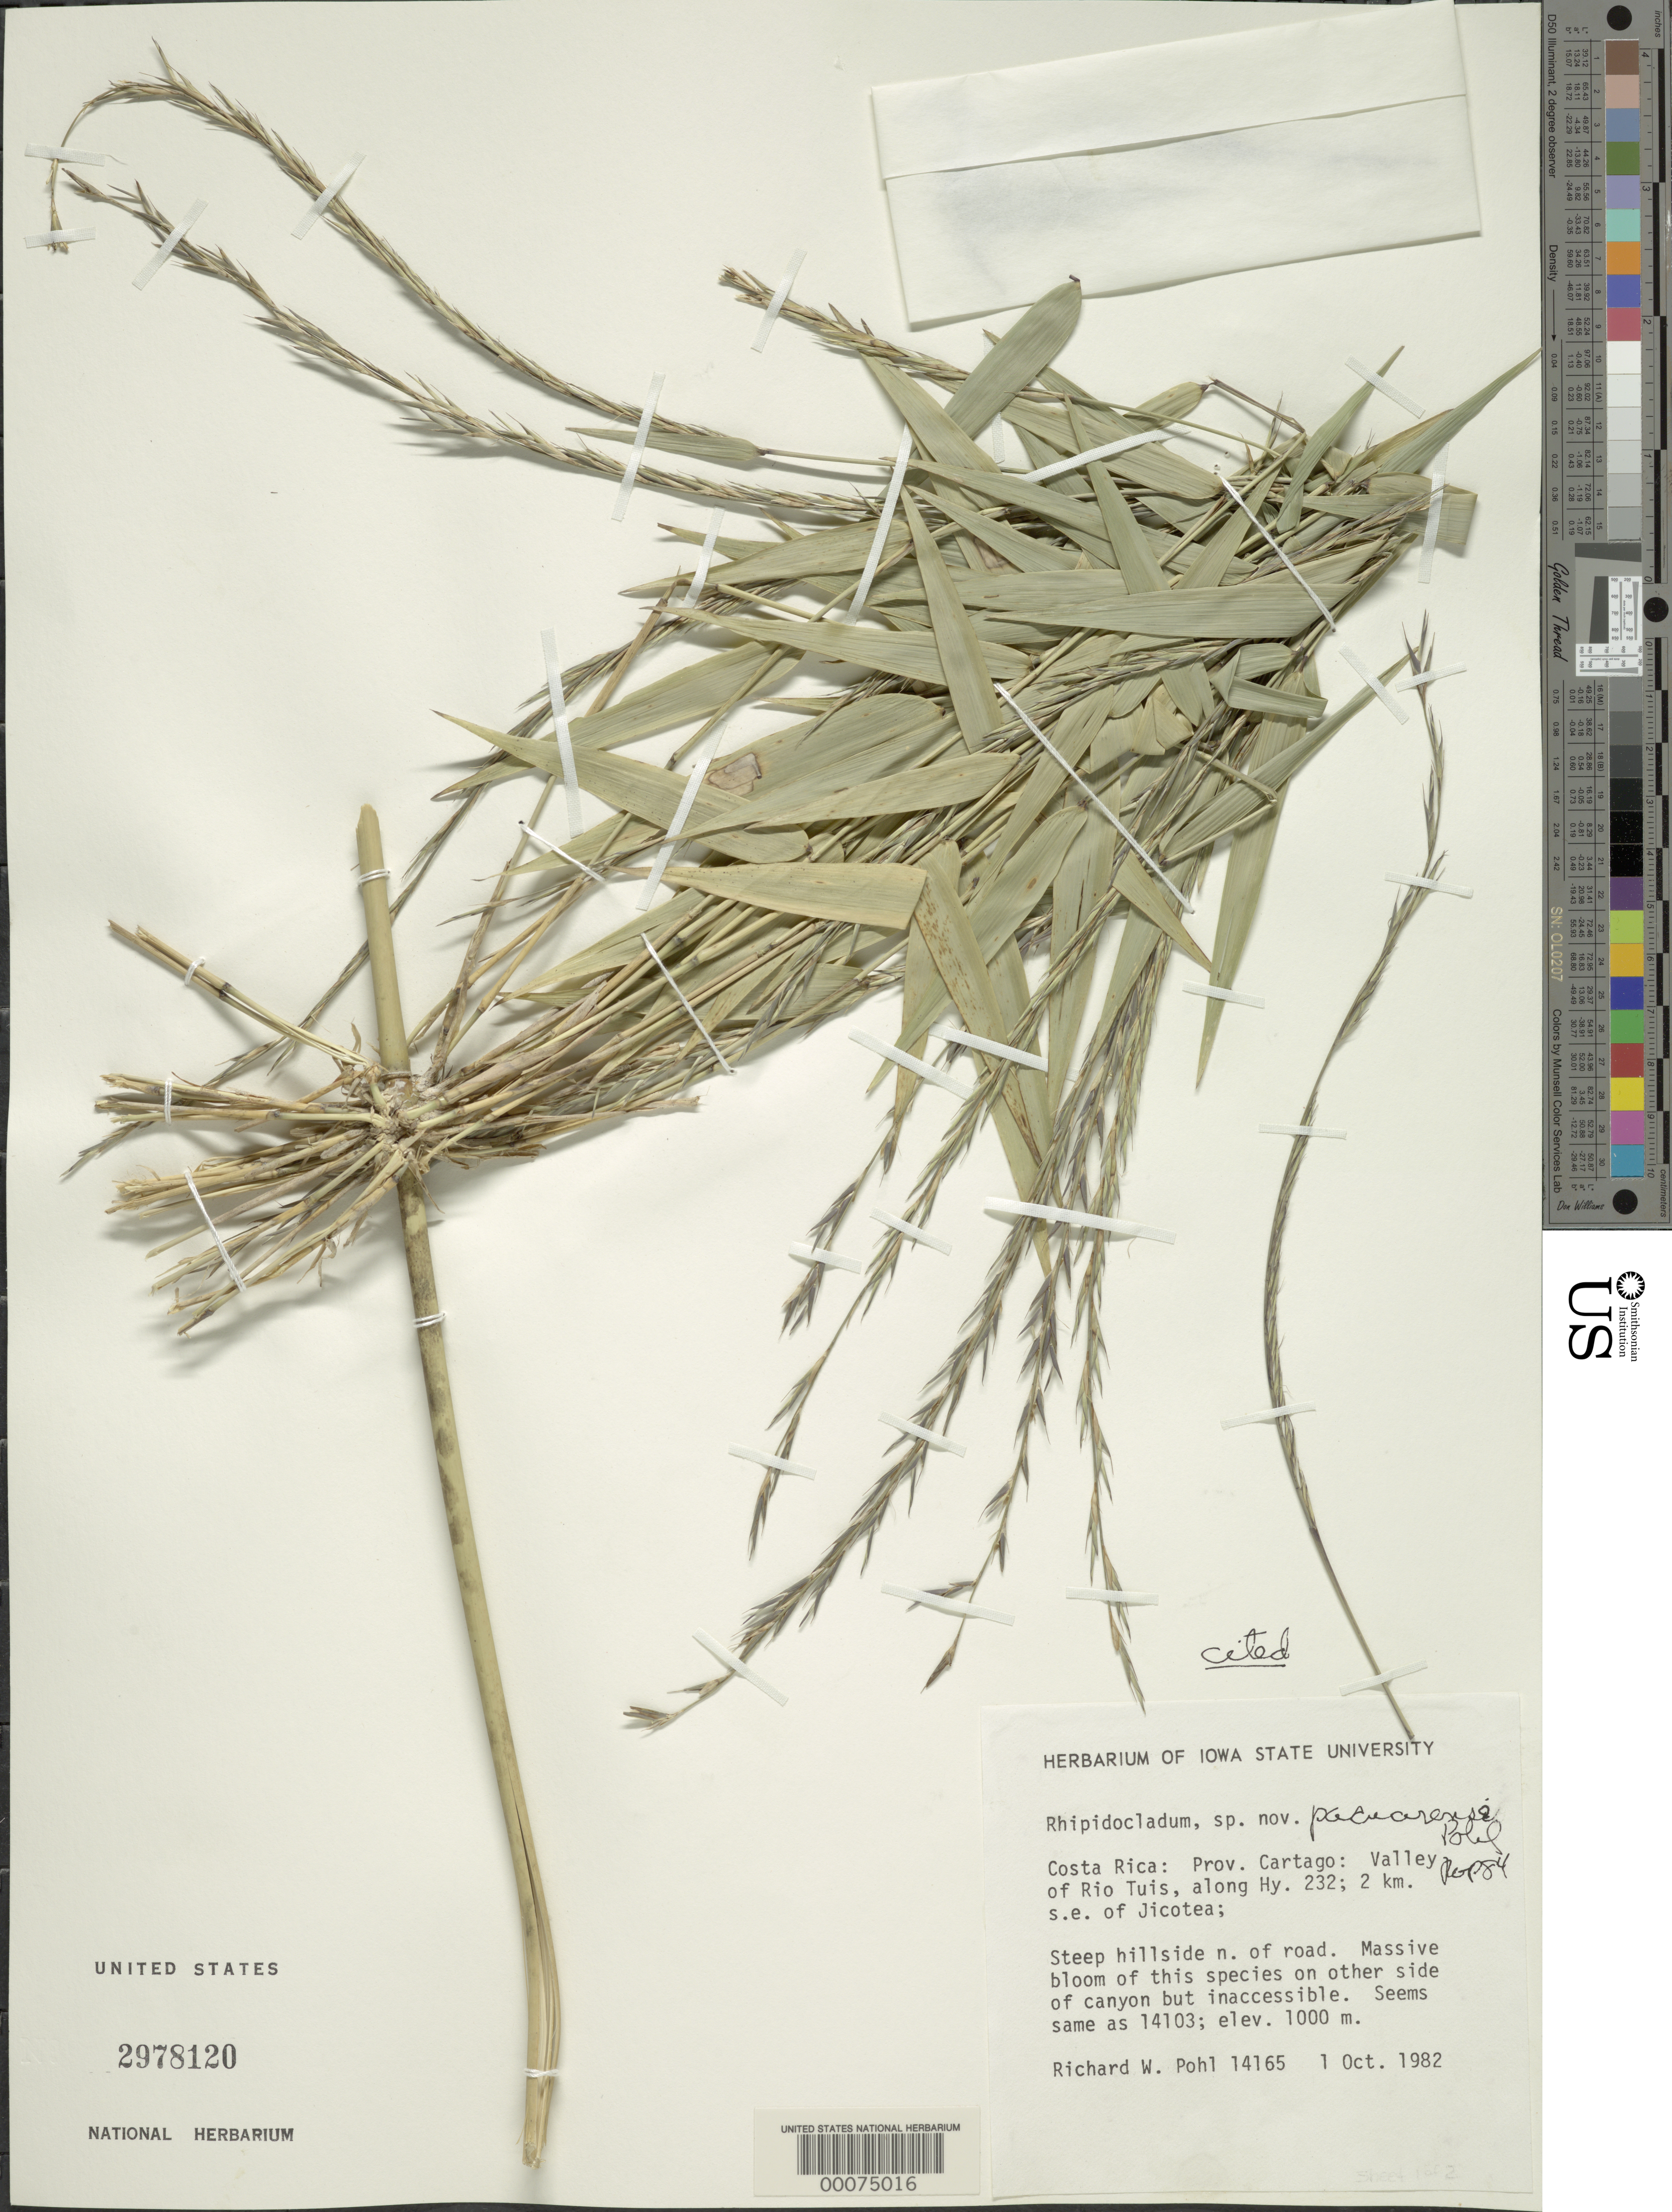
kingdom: Plantae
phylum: Tracheophyta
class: Liliopsida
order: Poales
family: Poaceae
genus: Rhipidocladum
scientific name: Rhipidocladum pacuarense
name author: R.W. Pohl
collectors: R. W. Pohl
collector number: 14165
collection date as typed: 01 Oct 1982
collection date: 1982-10-01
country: Costa Rica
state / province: Cartago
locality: Valley of Rio Tuis, along Hwy 232, 2 km SE of Jicotea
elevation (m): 1000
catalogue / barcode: US 2978120